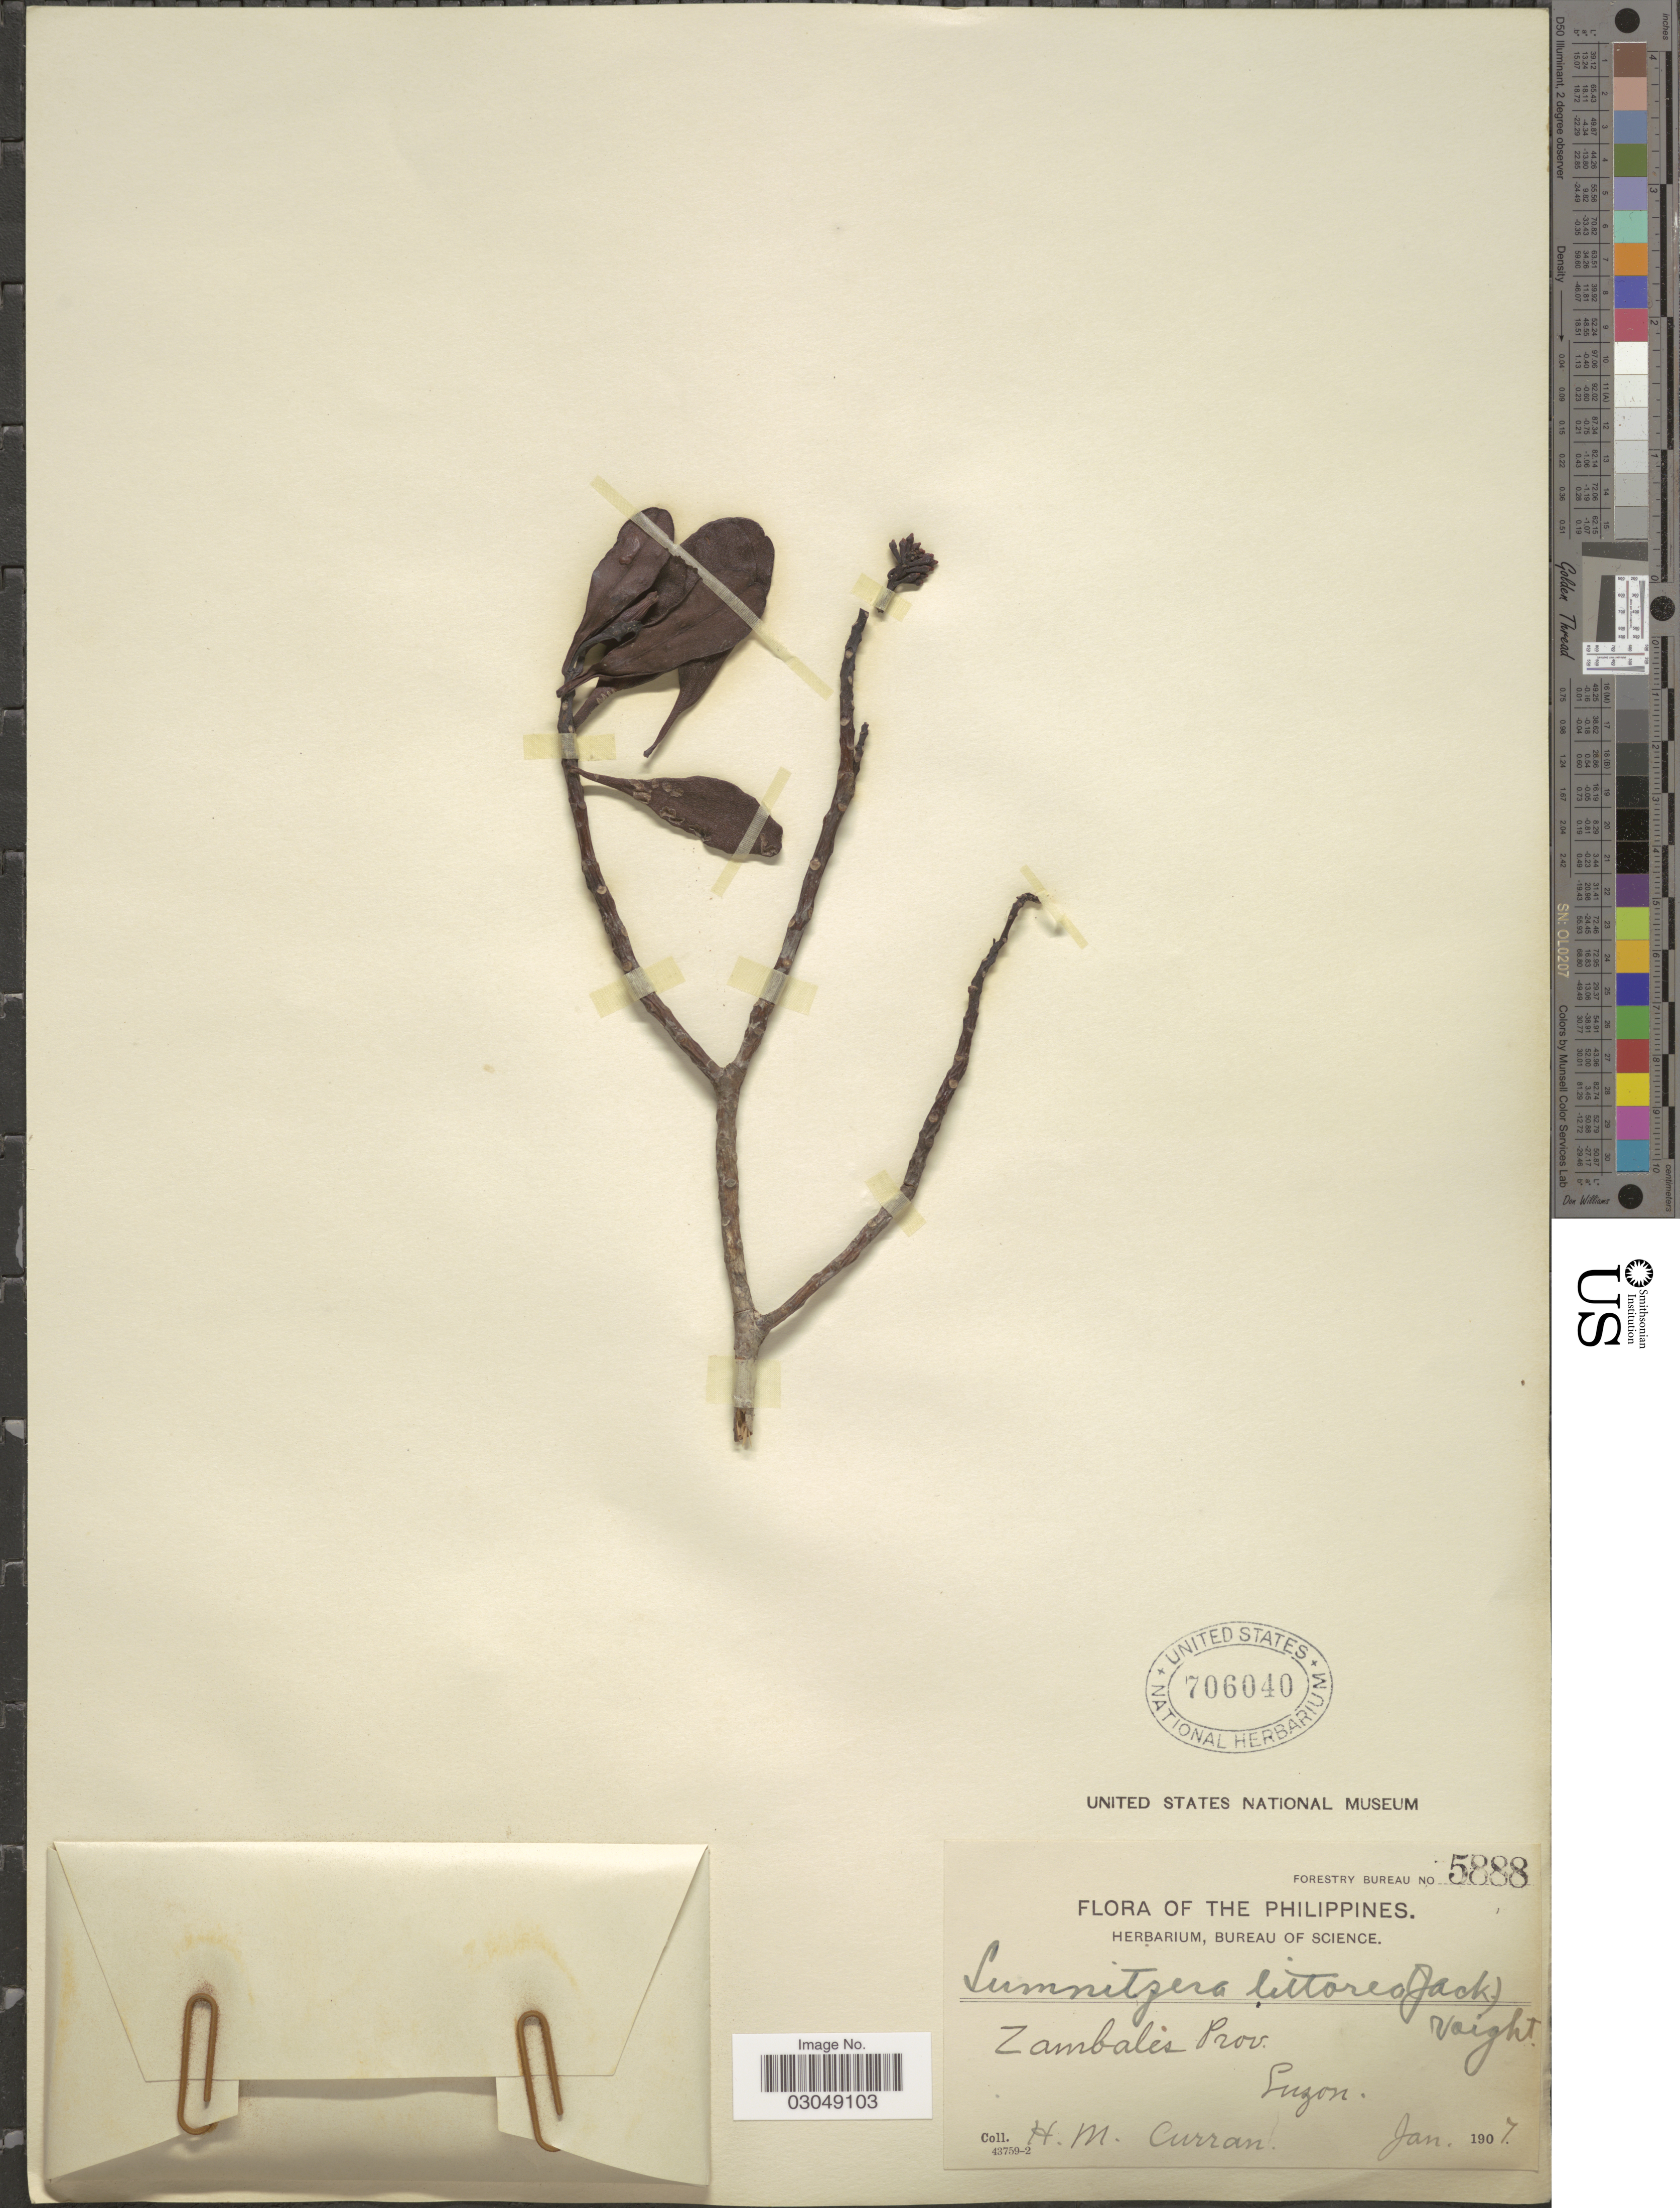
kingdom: Plantae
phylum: Tracheophyta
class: Magnoliopsida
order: Myrtales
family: Combretaceae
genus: Lumnitzera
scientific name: Lumnitzera littorea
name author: (Jack) Voight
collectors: H. M. Curran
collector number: Forestry Bureau5888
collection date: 1907-01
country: Philippines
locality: Zambales Prov., Luzon.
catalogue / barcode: US 706040